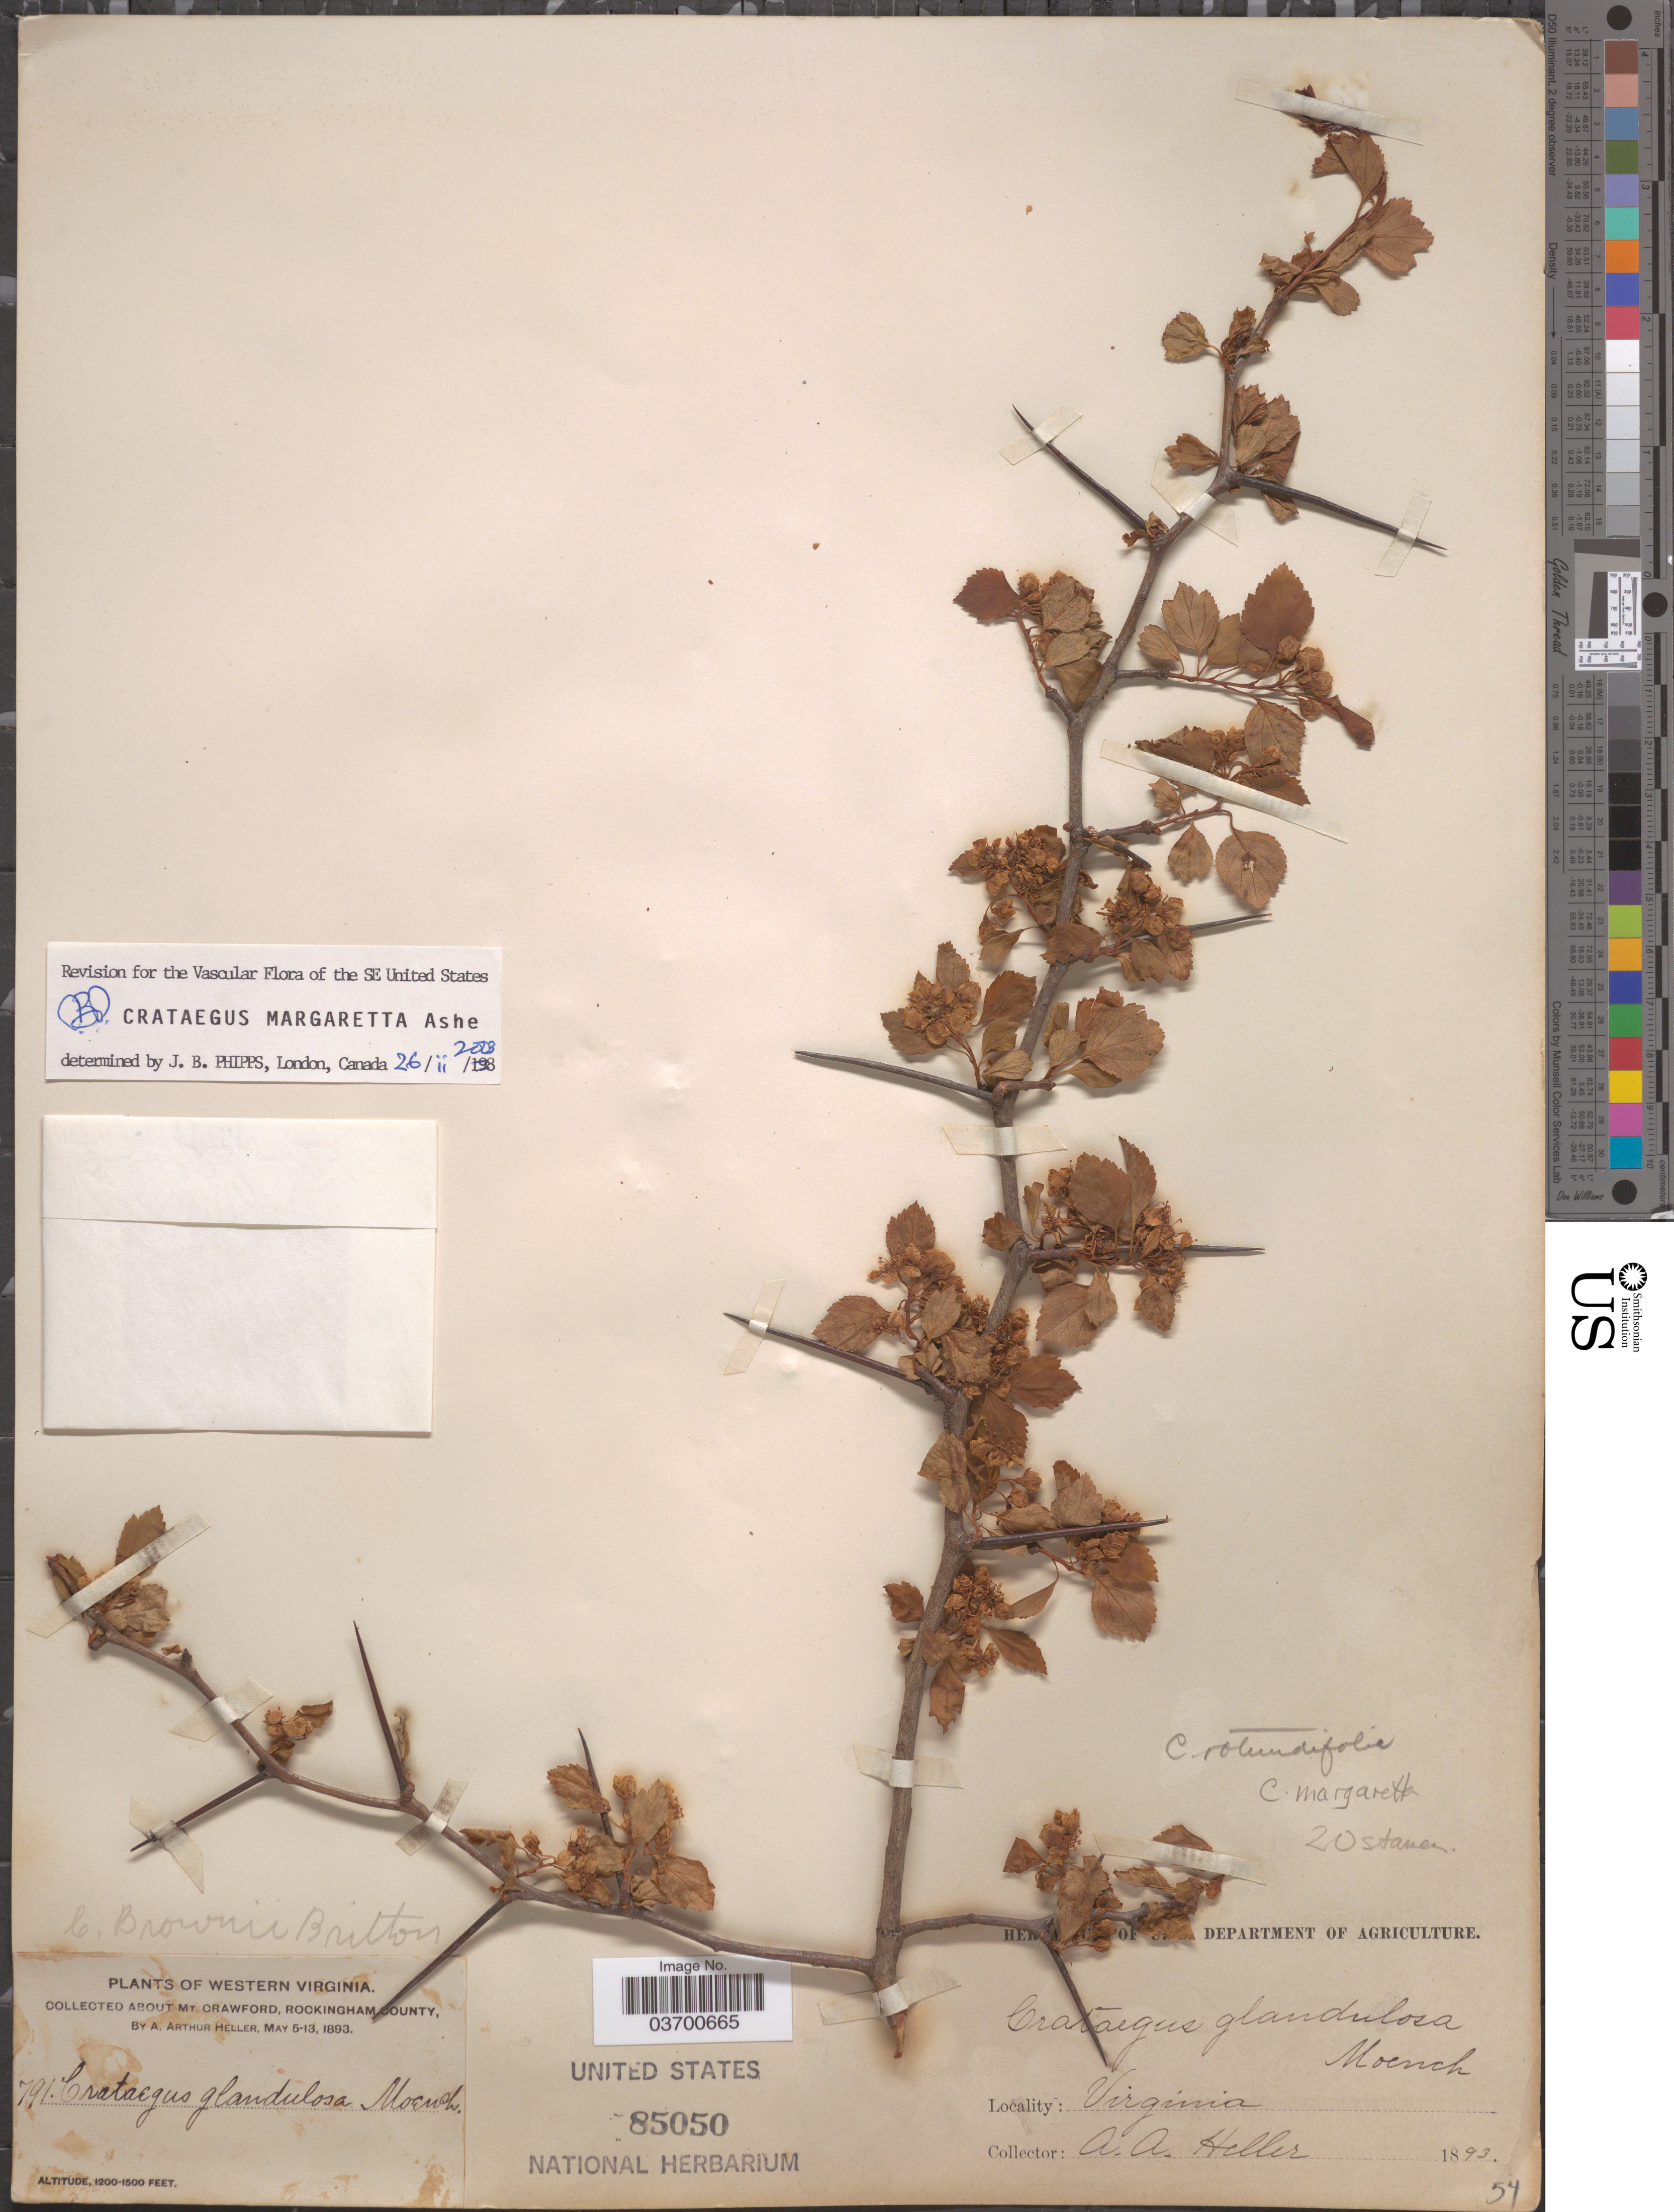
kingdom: Plantae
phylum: Tracheophyta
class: Magnoliopsida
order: Rosales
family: Rosaceae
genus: Crataegus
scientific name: Crataegus margarettae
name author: Ashe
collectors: A. A. Heller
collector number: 791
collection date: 1893-05-05/1893-05-13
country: United States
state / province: Virginia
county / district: Rockingham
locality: Western Virginia. About Mt. Crawford, Rockingham County.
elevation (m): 366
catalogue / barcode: US 85050